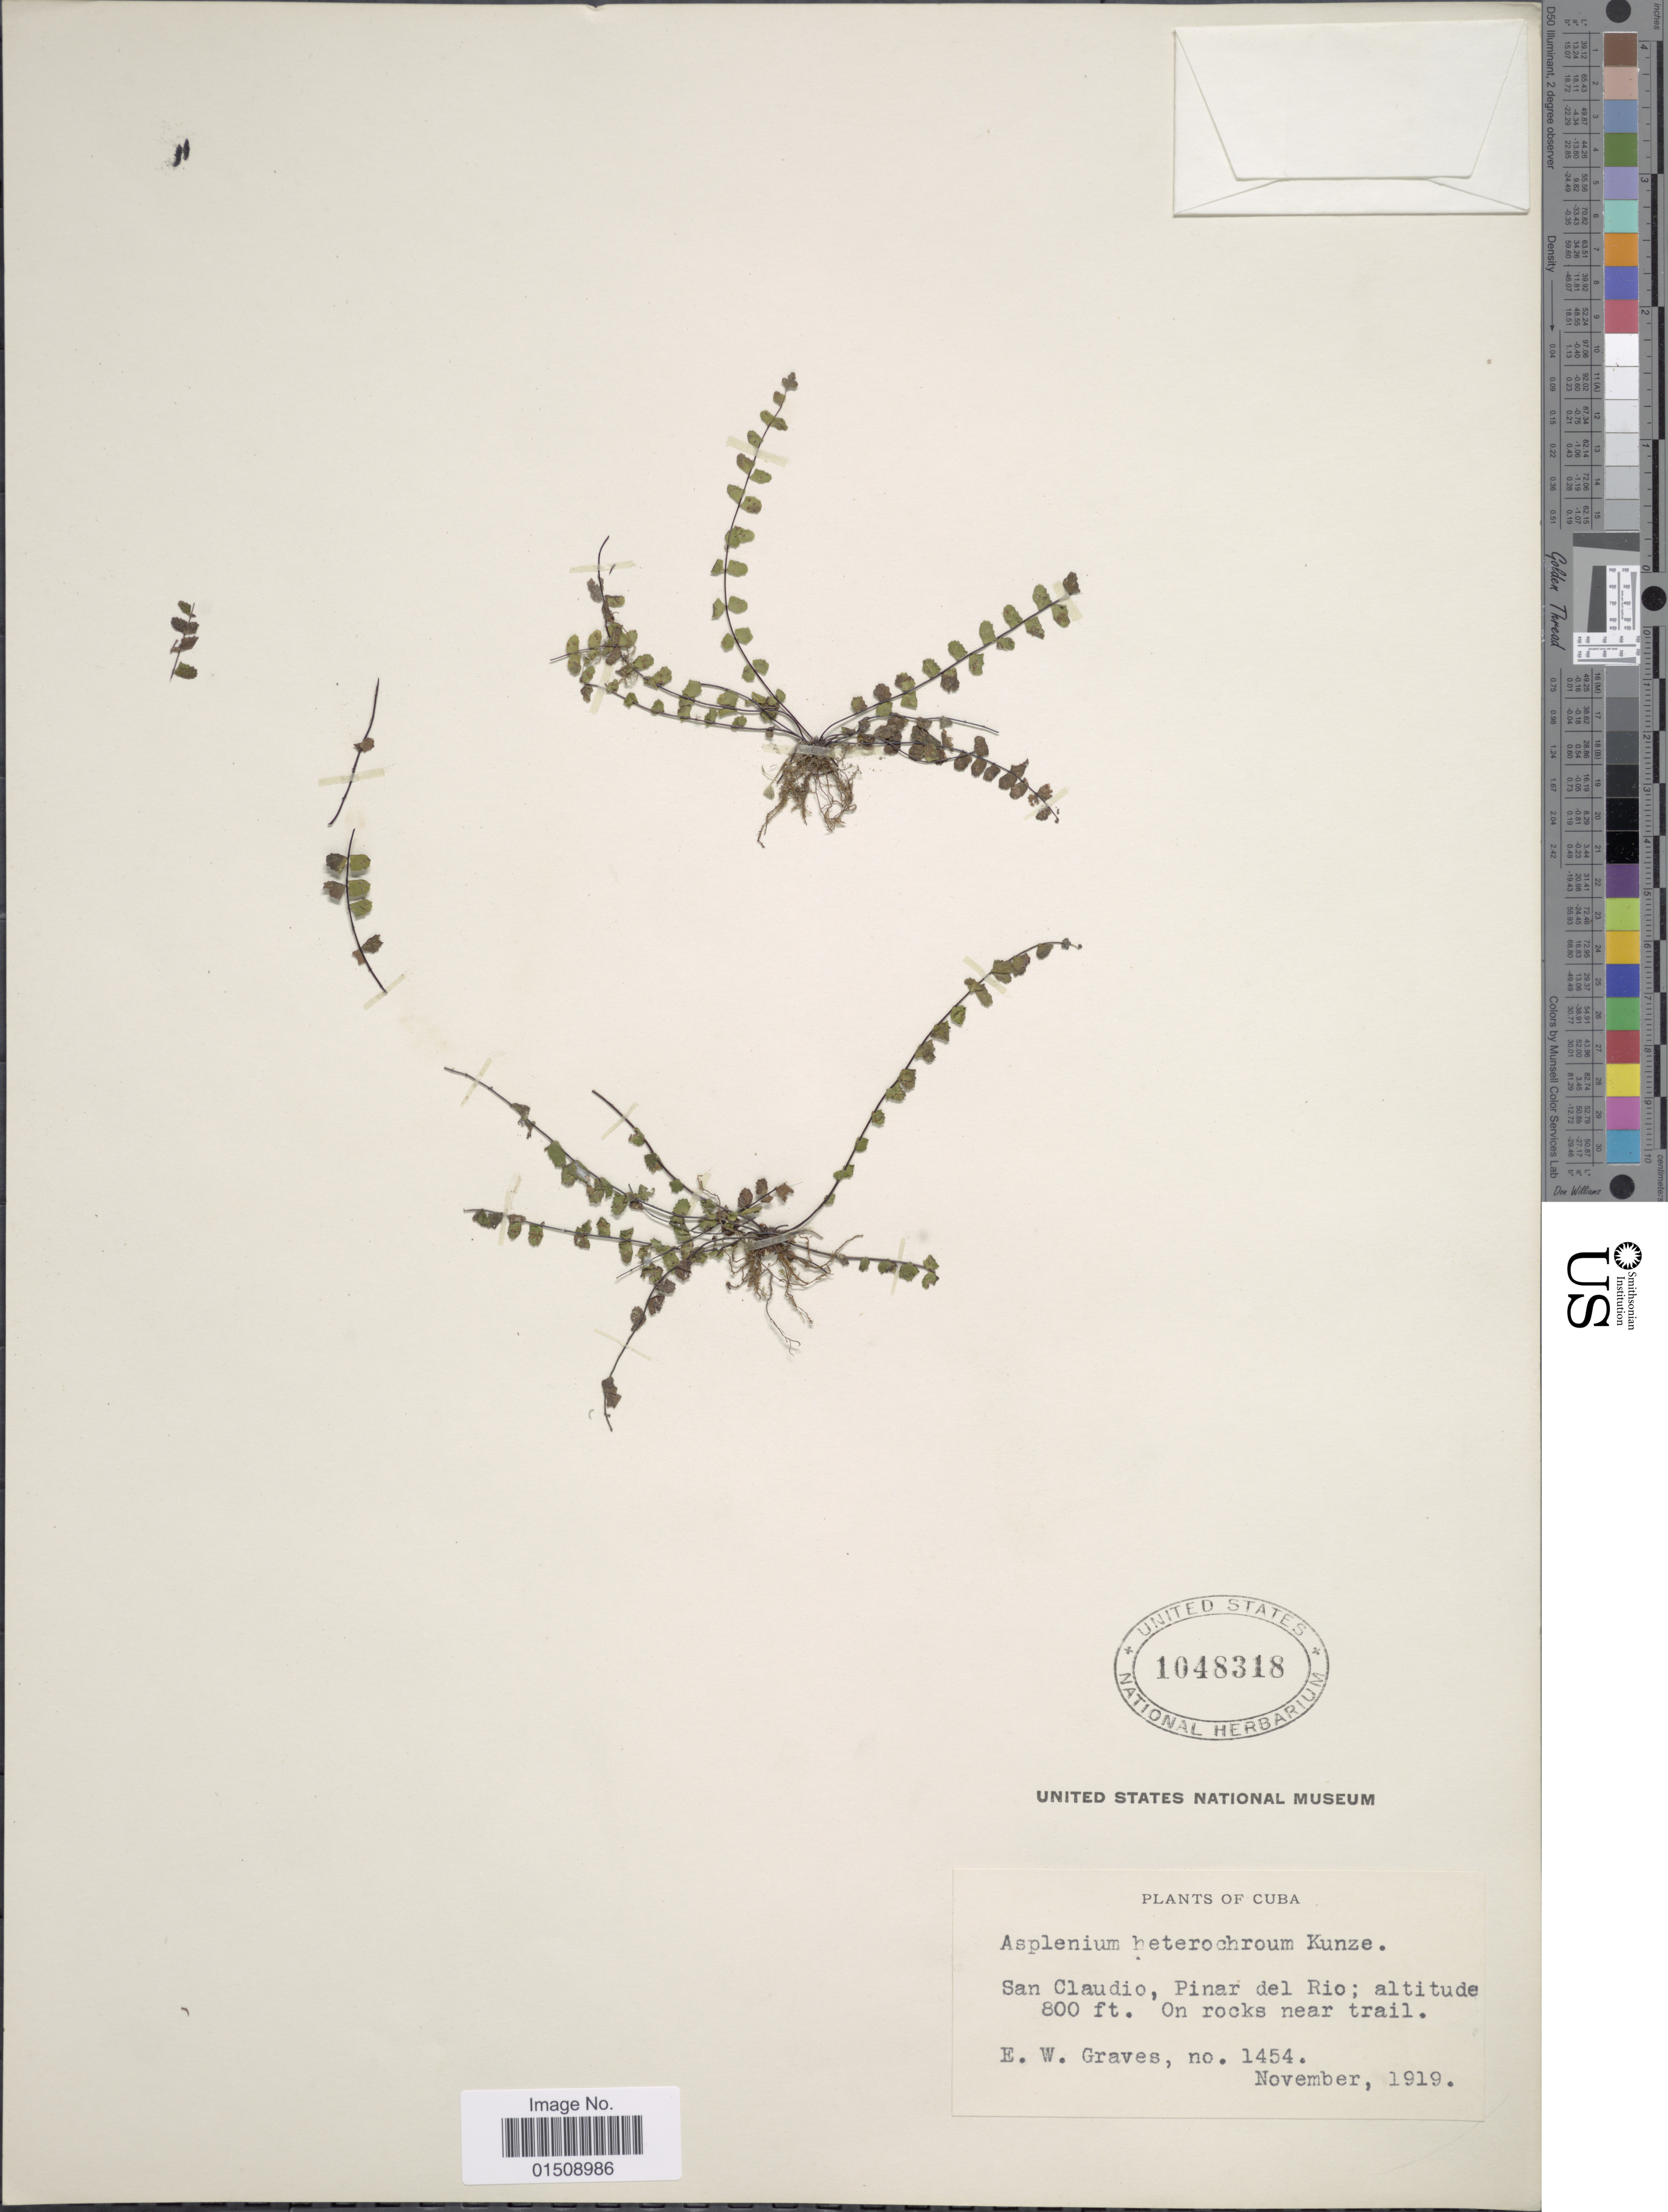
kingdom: Plantae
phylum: Tracheophyta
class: Polypodiopsida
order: Polypodiales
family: Aspleniaceae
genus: Asplenium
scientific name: Asplenium heterochroum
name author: Kunze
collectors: E. Graves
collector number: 1454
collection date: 1919-11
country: Cuba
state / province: Pinar del Río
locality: San Claudio, Pinar del Rio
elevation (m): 244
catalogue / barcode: US 1048318